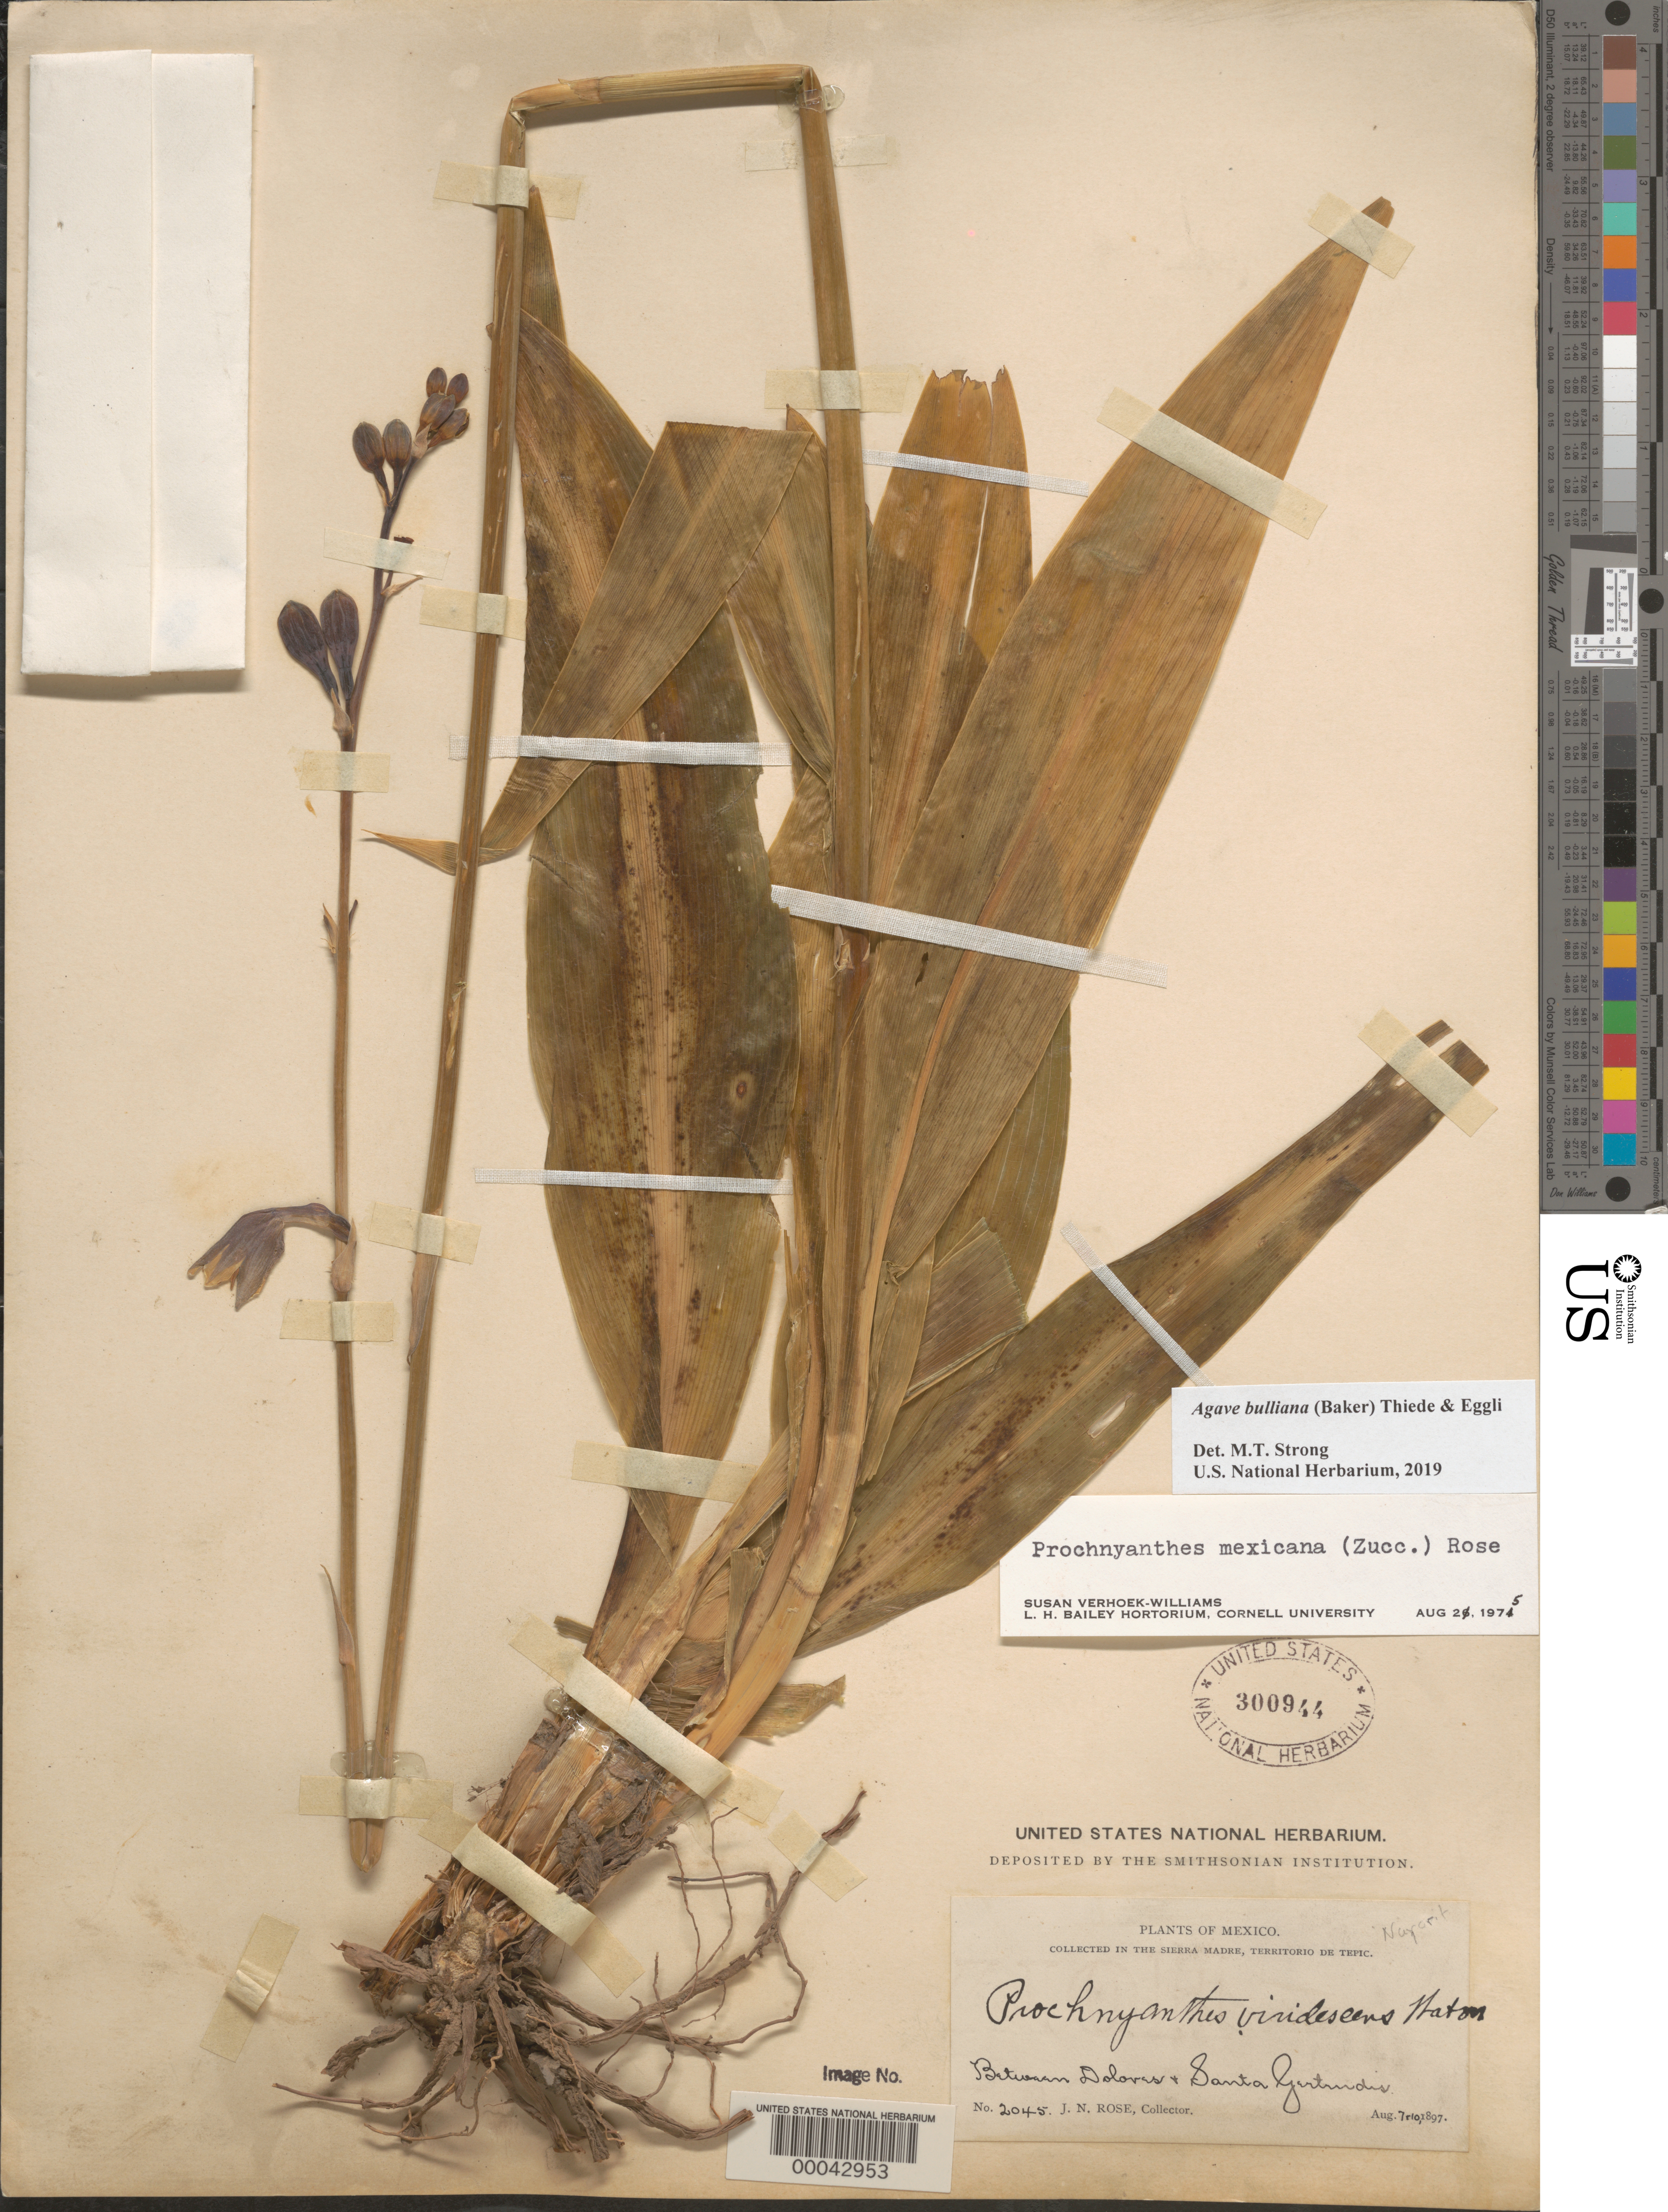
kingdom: Plantae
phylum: Tracheophyta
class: Liliopsida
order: Asparagales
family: Asparagaceae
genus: Agave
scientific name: Agave bulliana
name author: (Baker) Thiede & Eggli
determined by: Strong, Mark T., (BOT), Smithsonian Institution - National Museum of Natural History (UNITED STATES)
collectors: J. N. Rose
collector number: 2045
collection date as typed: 07 Aug 1897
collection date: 1897-08-07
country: Mexico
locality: Between dolores and santa gartrundis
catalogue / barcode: US 300944